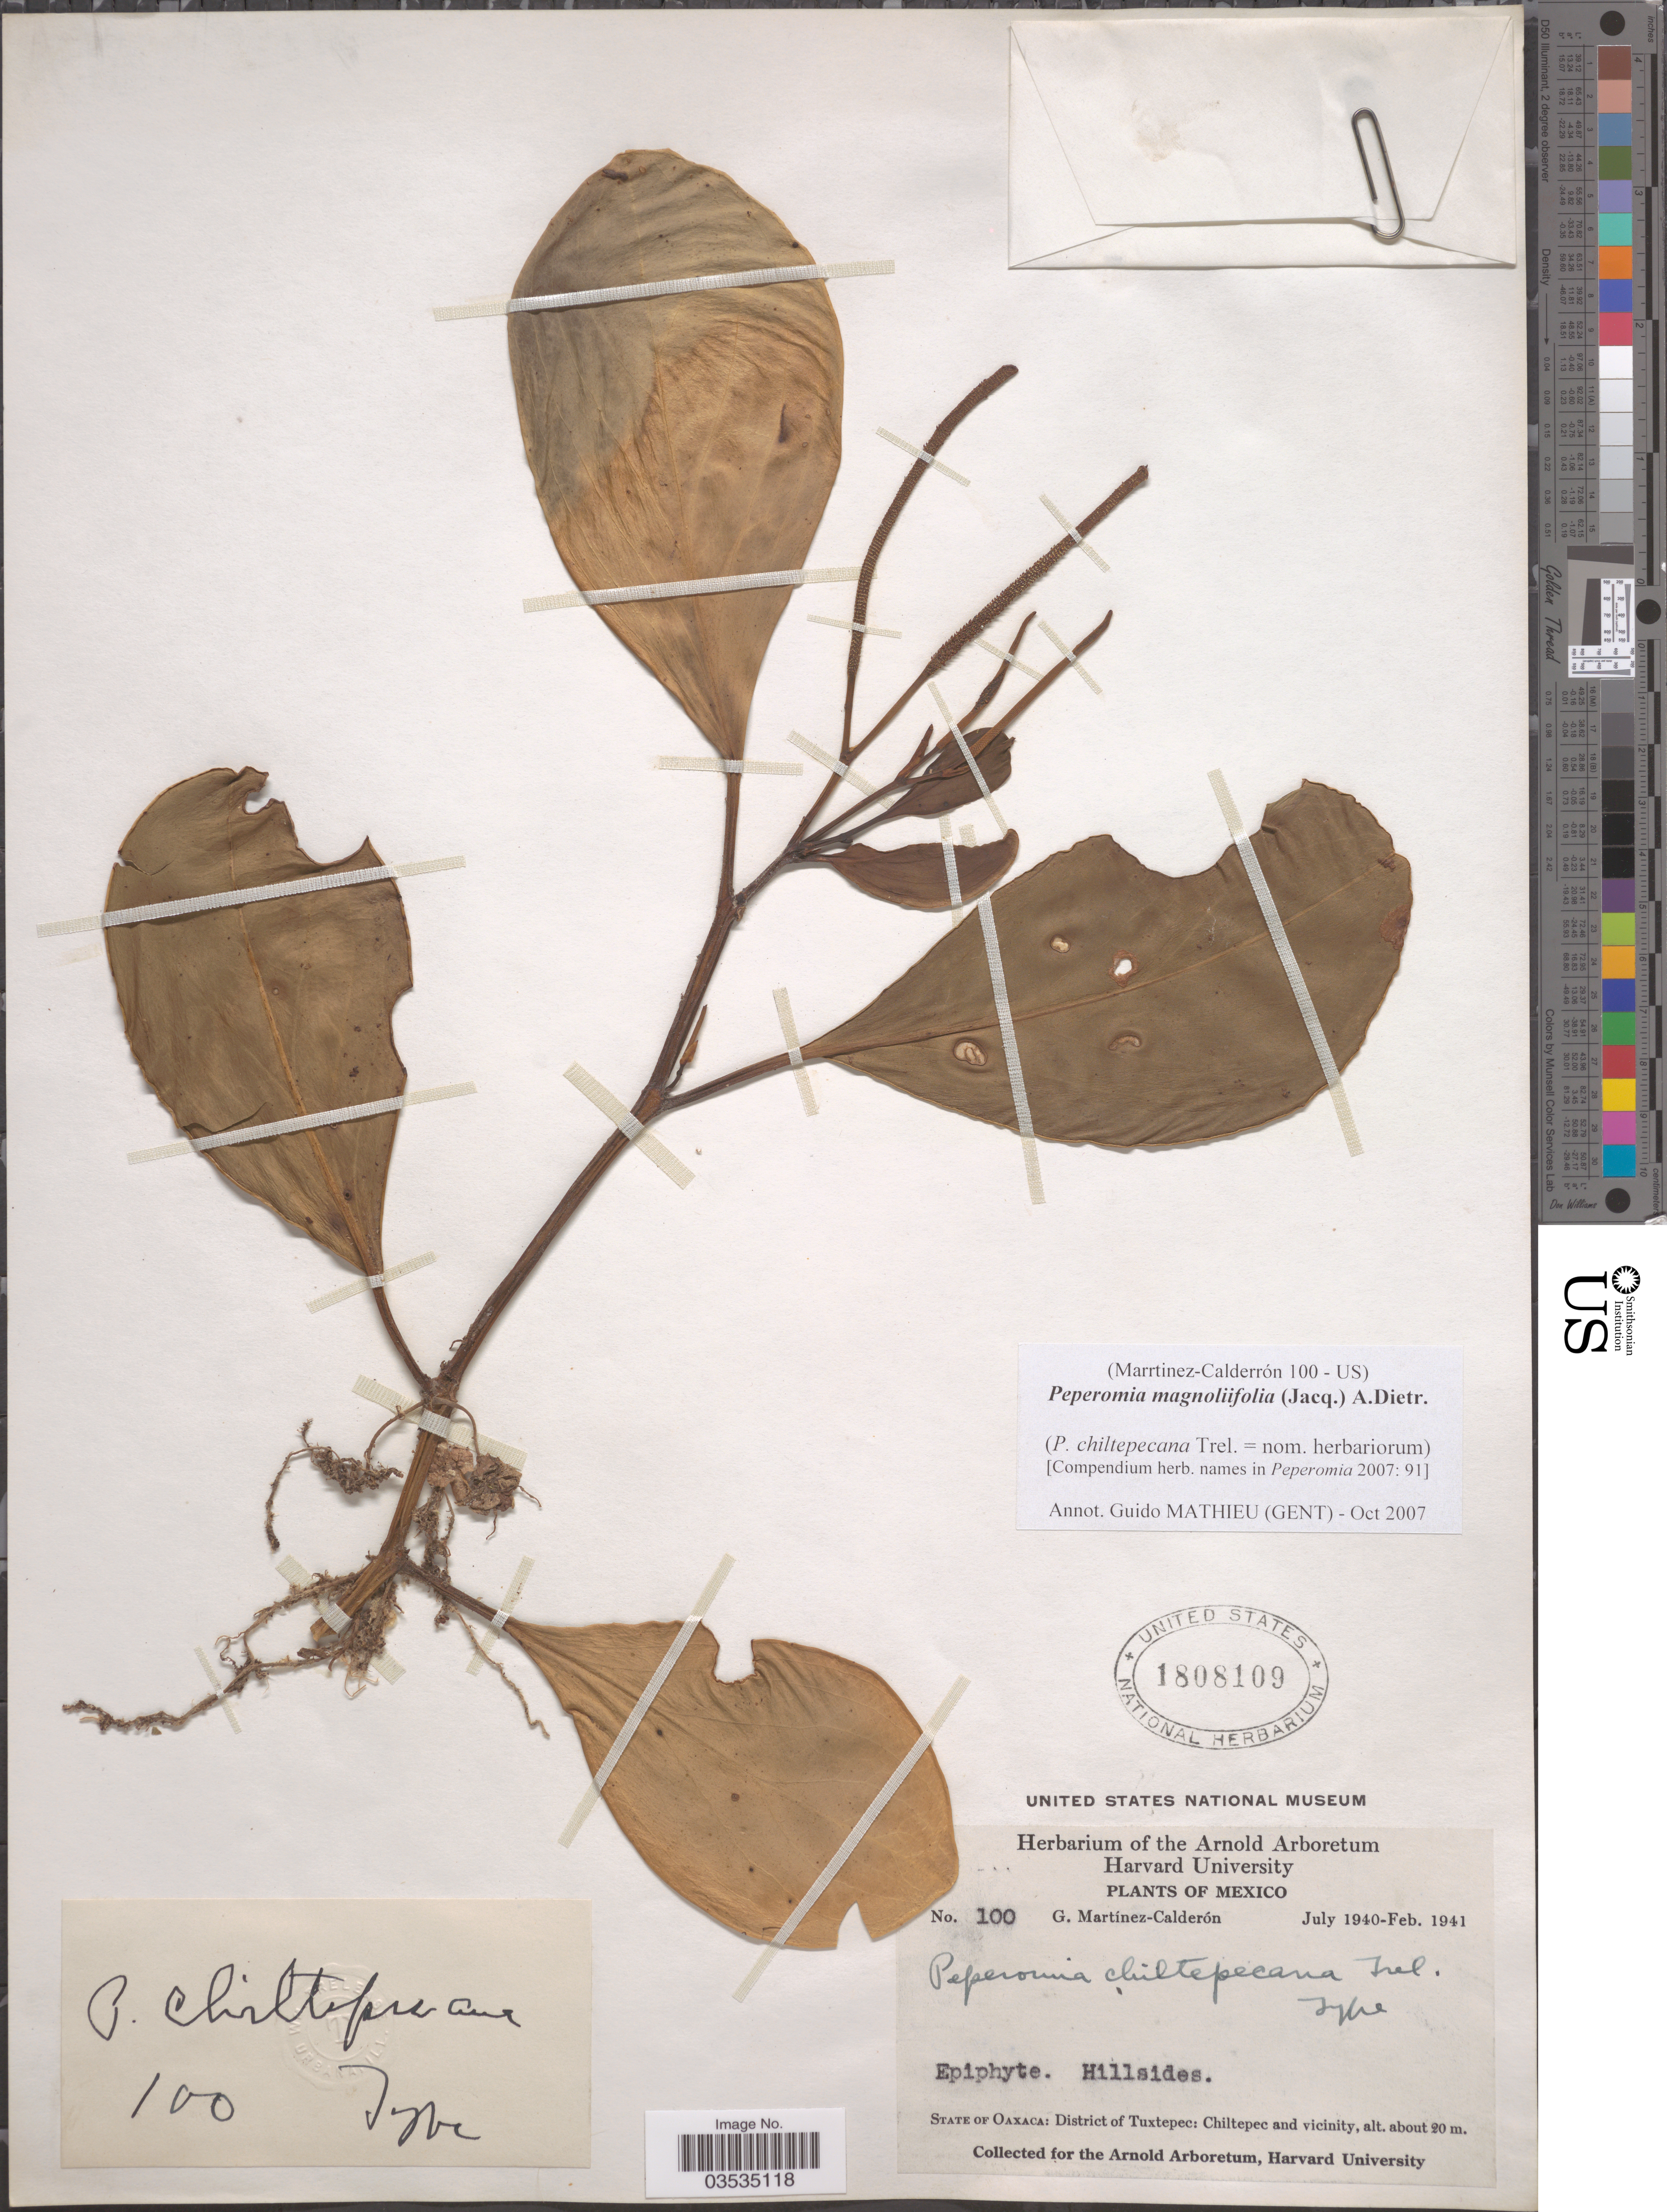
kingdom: Plantae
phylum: Tracheophyta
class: Magnoliopsida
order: Piperales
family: Piperaceae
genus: Peperomia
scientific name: Peperomia magnoliifolia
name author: (Jacq.) A. Dietr.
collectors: G. Martínez Calderón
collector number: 100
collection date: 1940-07/1941-02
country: Mexico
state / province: Oaxaca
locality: District of Tuxtepec: Chiltepec and vicinity.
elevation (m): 20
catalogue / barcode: US 1808109